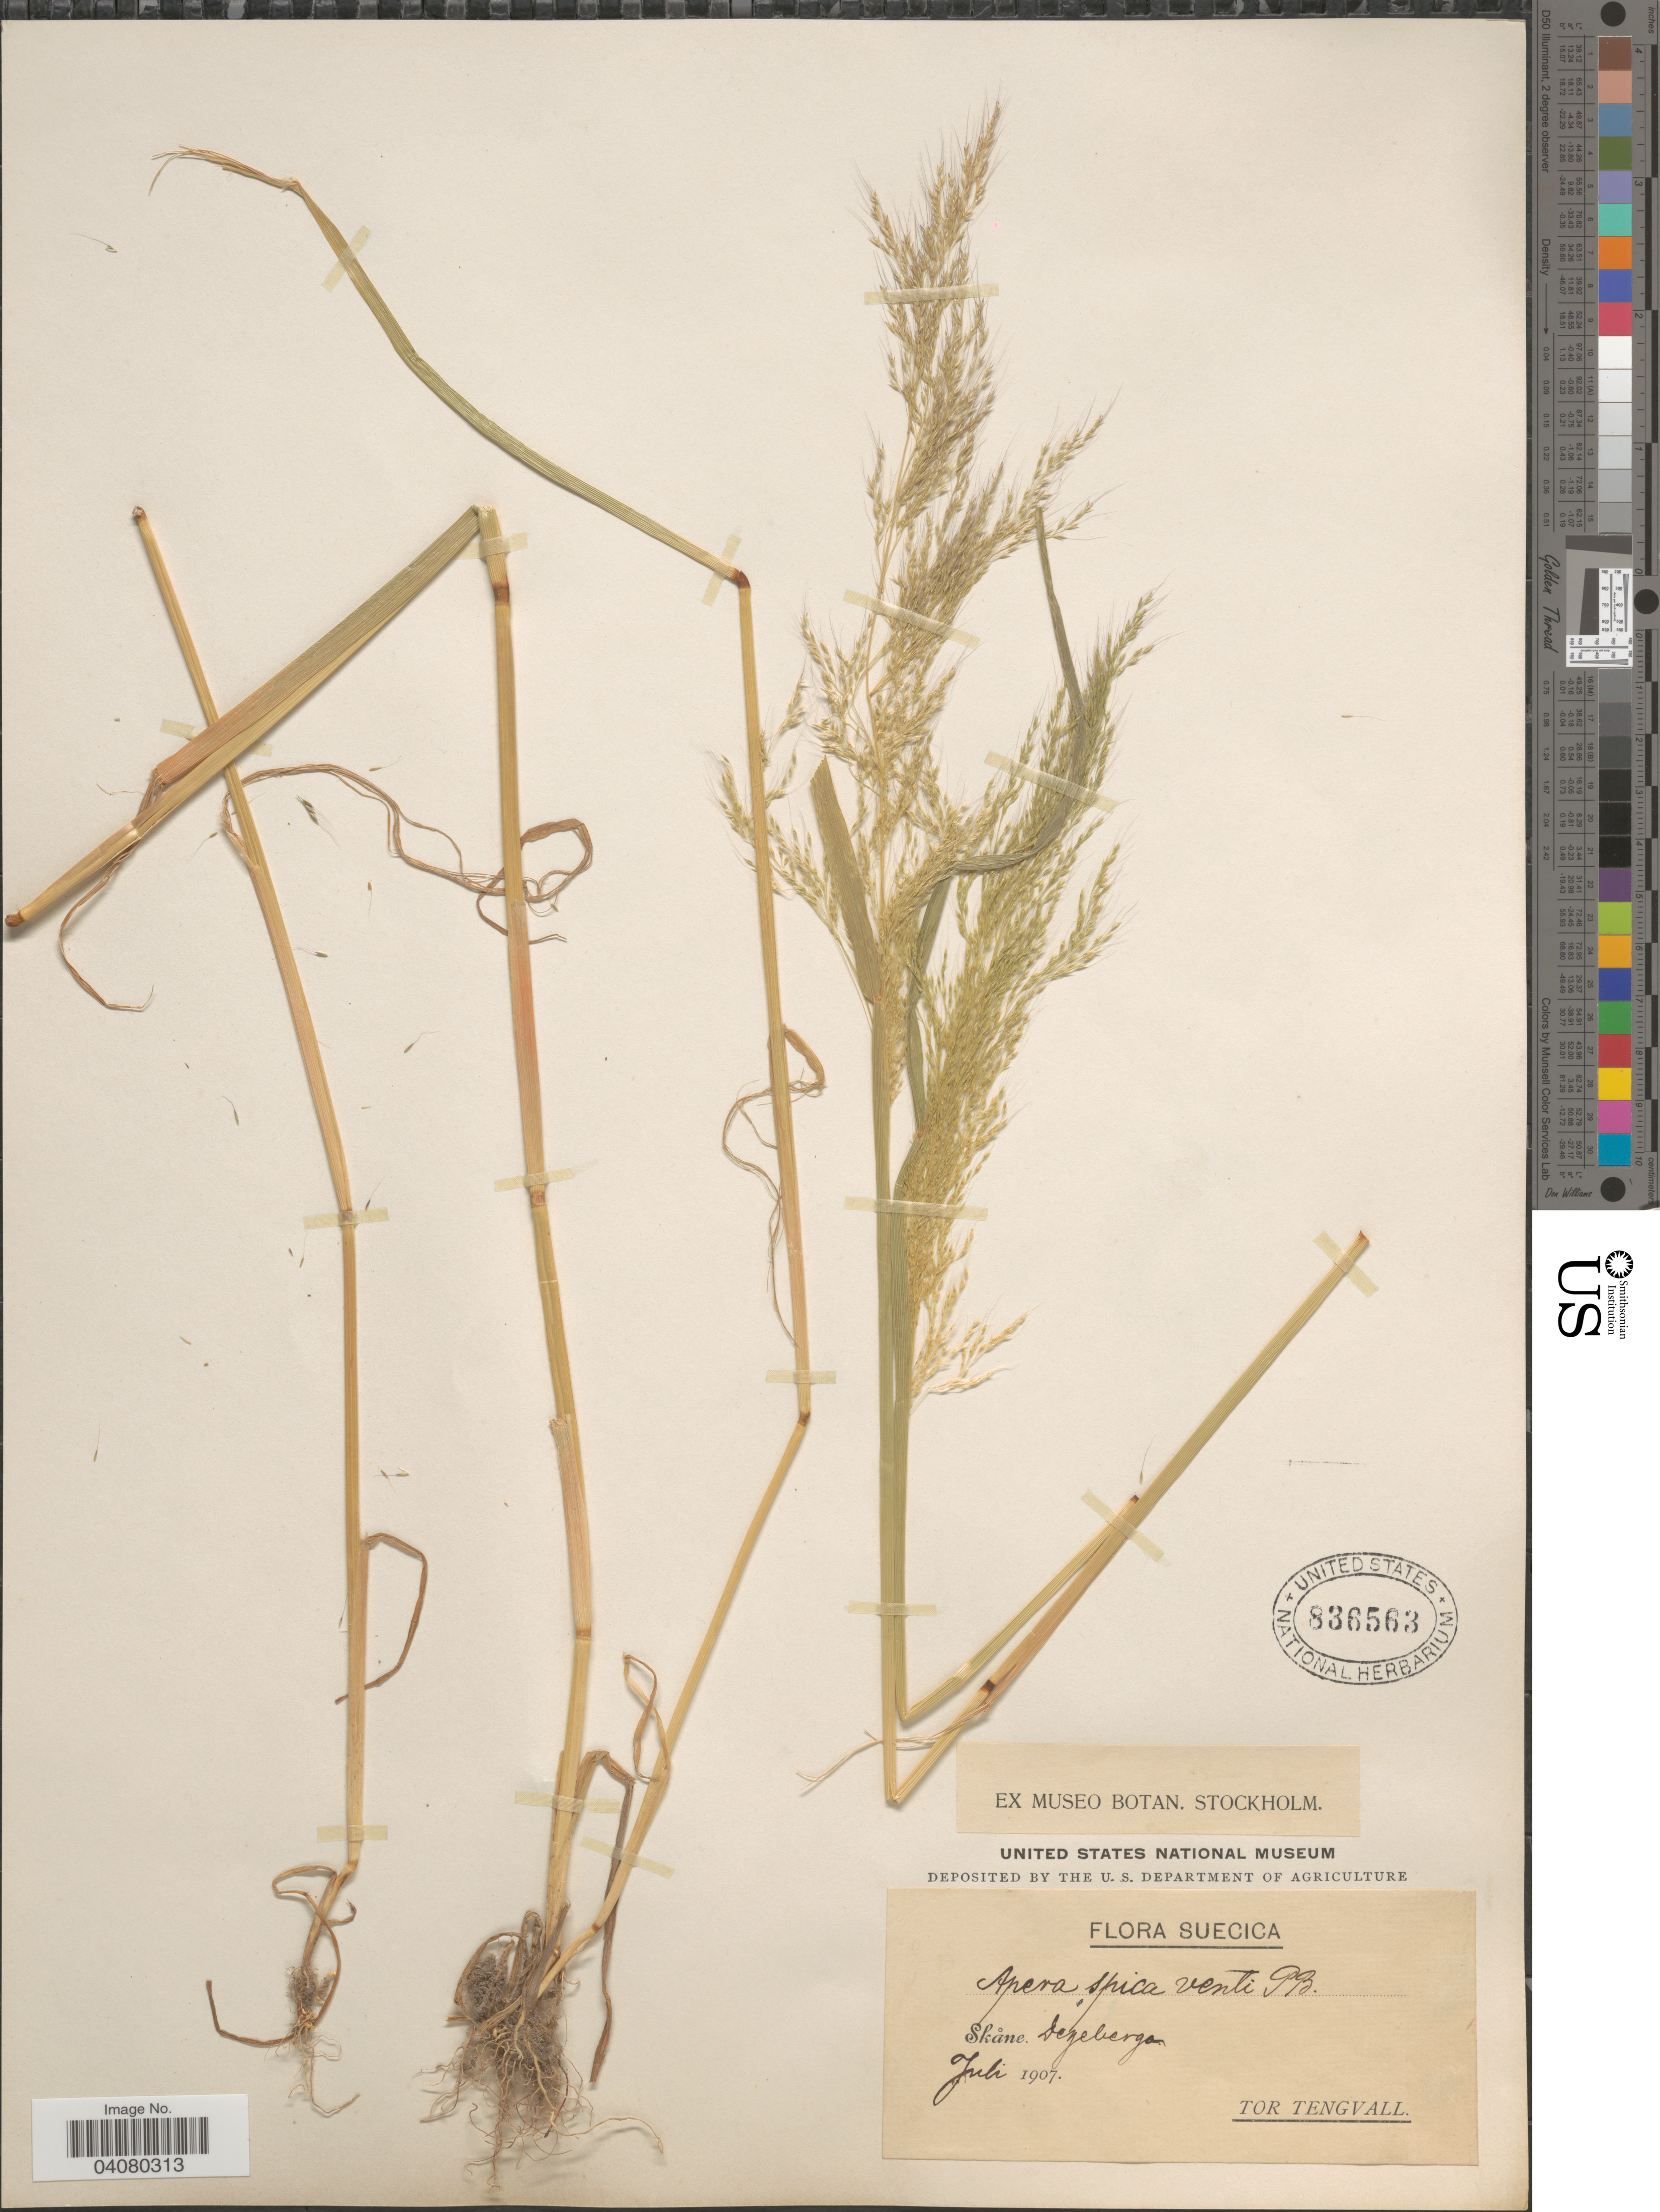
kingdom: Plantae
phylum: Tracheophyta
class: Liliopsida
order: Poales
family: Poaceae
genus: Apera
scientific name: Apera spica-venti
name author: (L.) P. Beauv.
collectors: T. Tengvall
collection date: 1907-07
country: Sweden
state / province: Skåne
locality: Suecica. Degebergen.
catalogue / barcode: US 836563